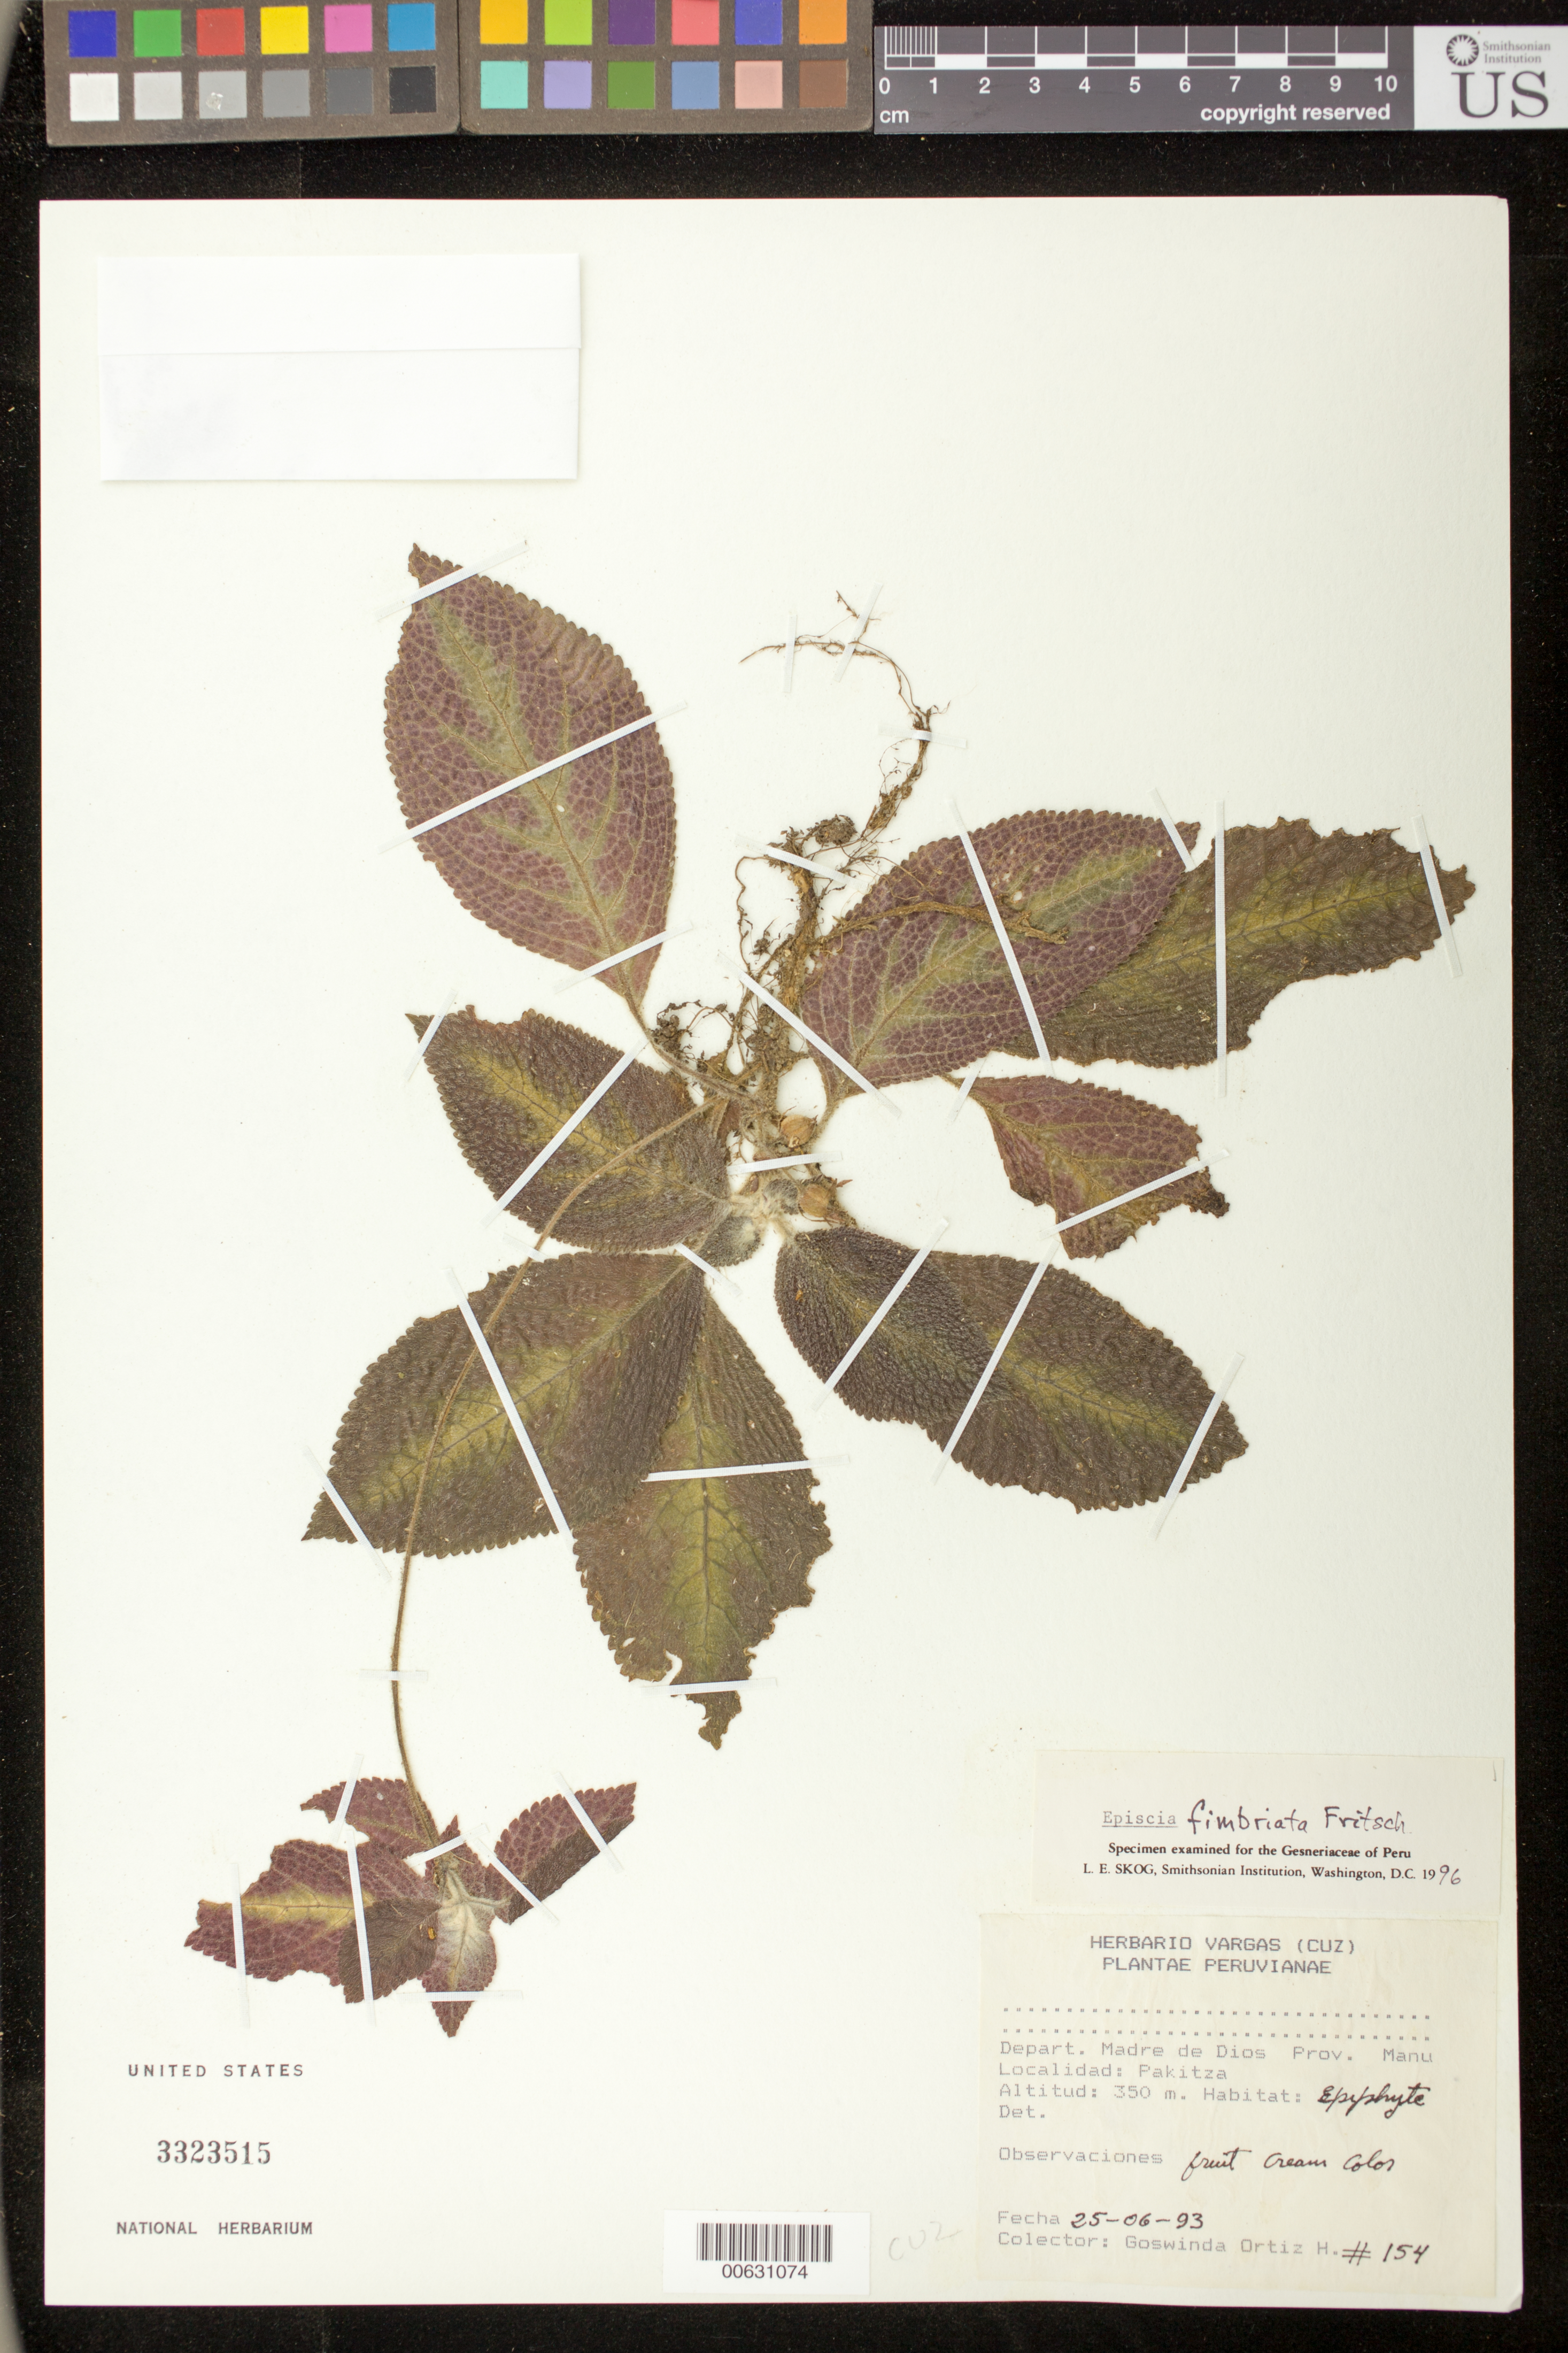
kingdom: Plantae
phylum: Tracheophyta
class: Magnoliopsida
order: Lamiales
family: Gesneriaceae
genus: Episcia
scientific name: Episcia fimbriata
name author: Fritsch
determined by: Skog, Laurence E.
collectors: G. Ortiz H.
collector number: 154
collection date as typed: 25 Jun 1993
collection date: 1993-06-25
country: Peru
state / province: Madre de Dios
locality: Prov. Manu, Pakitza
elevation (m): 350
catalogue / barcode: US 3323515